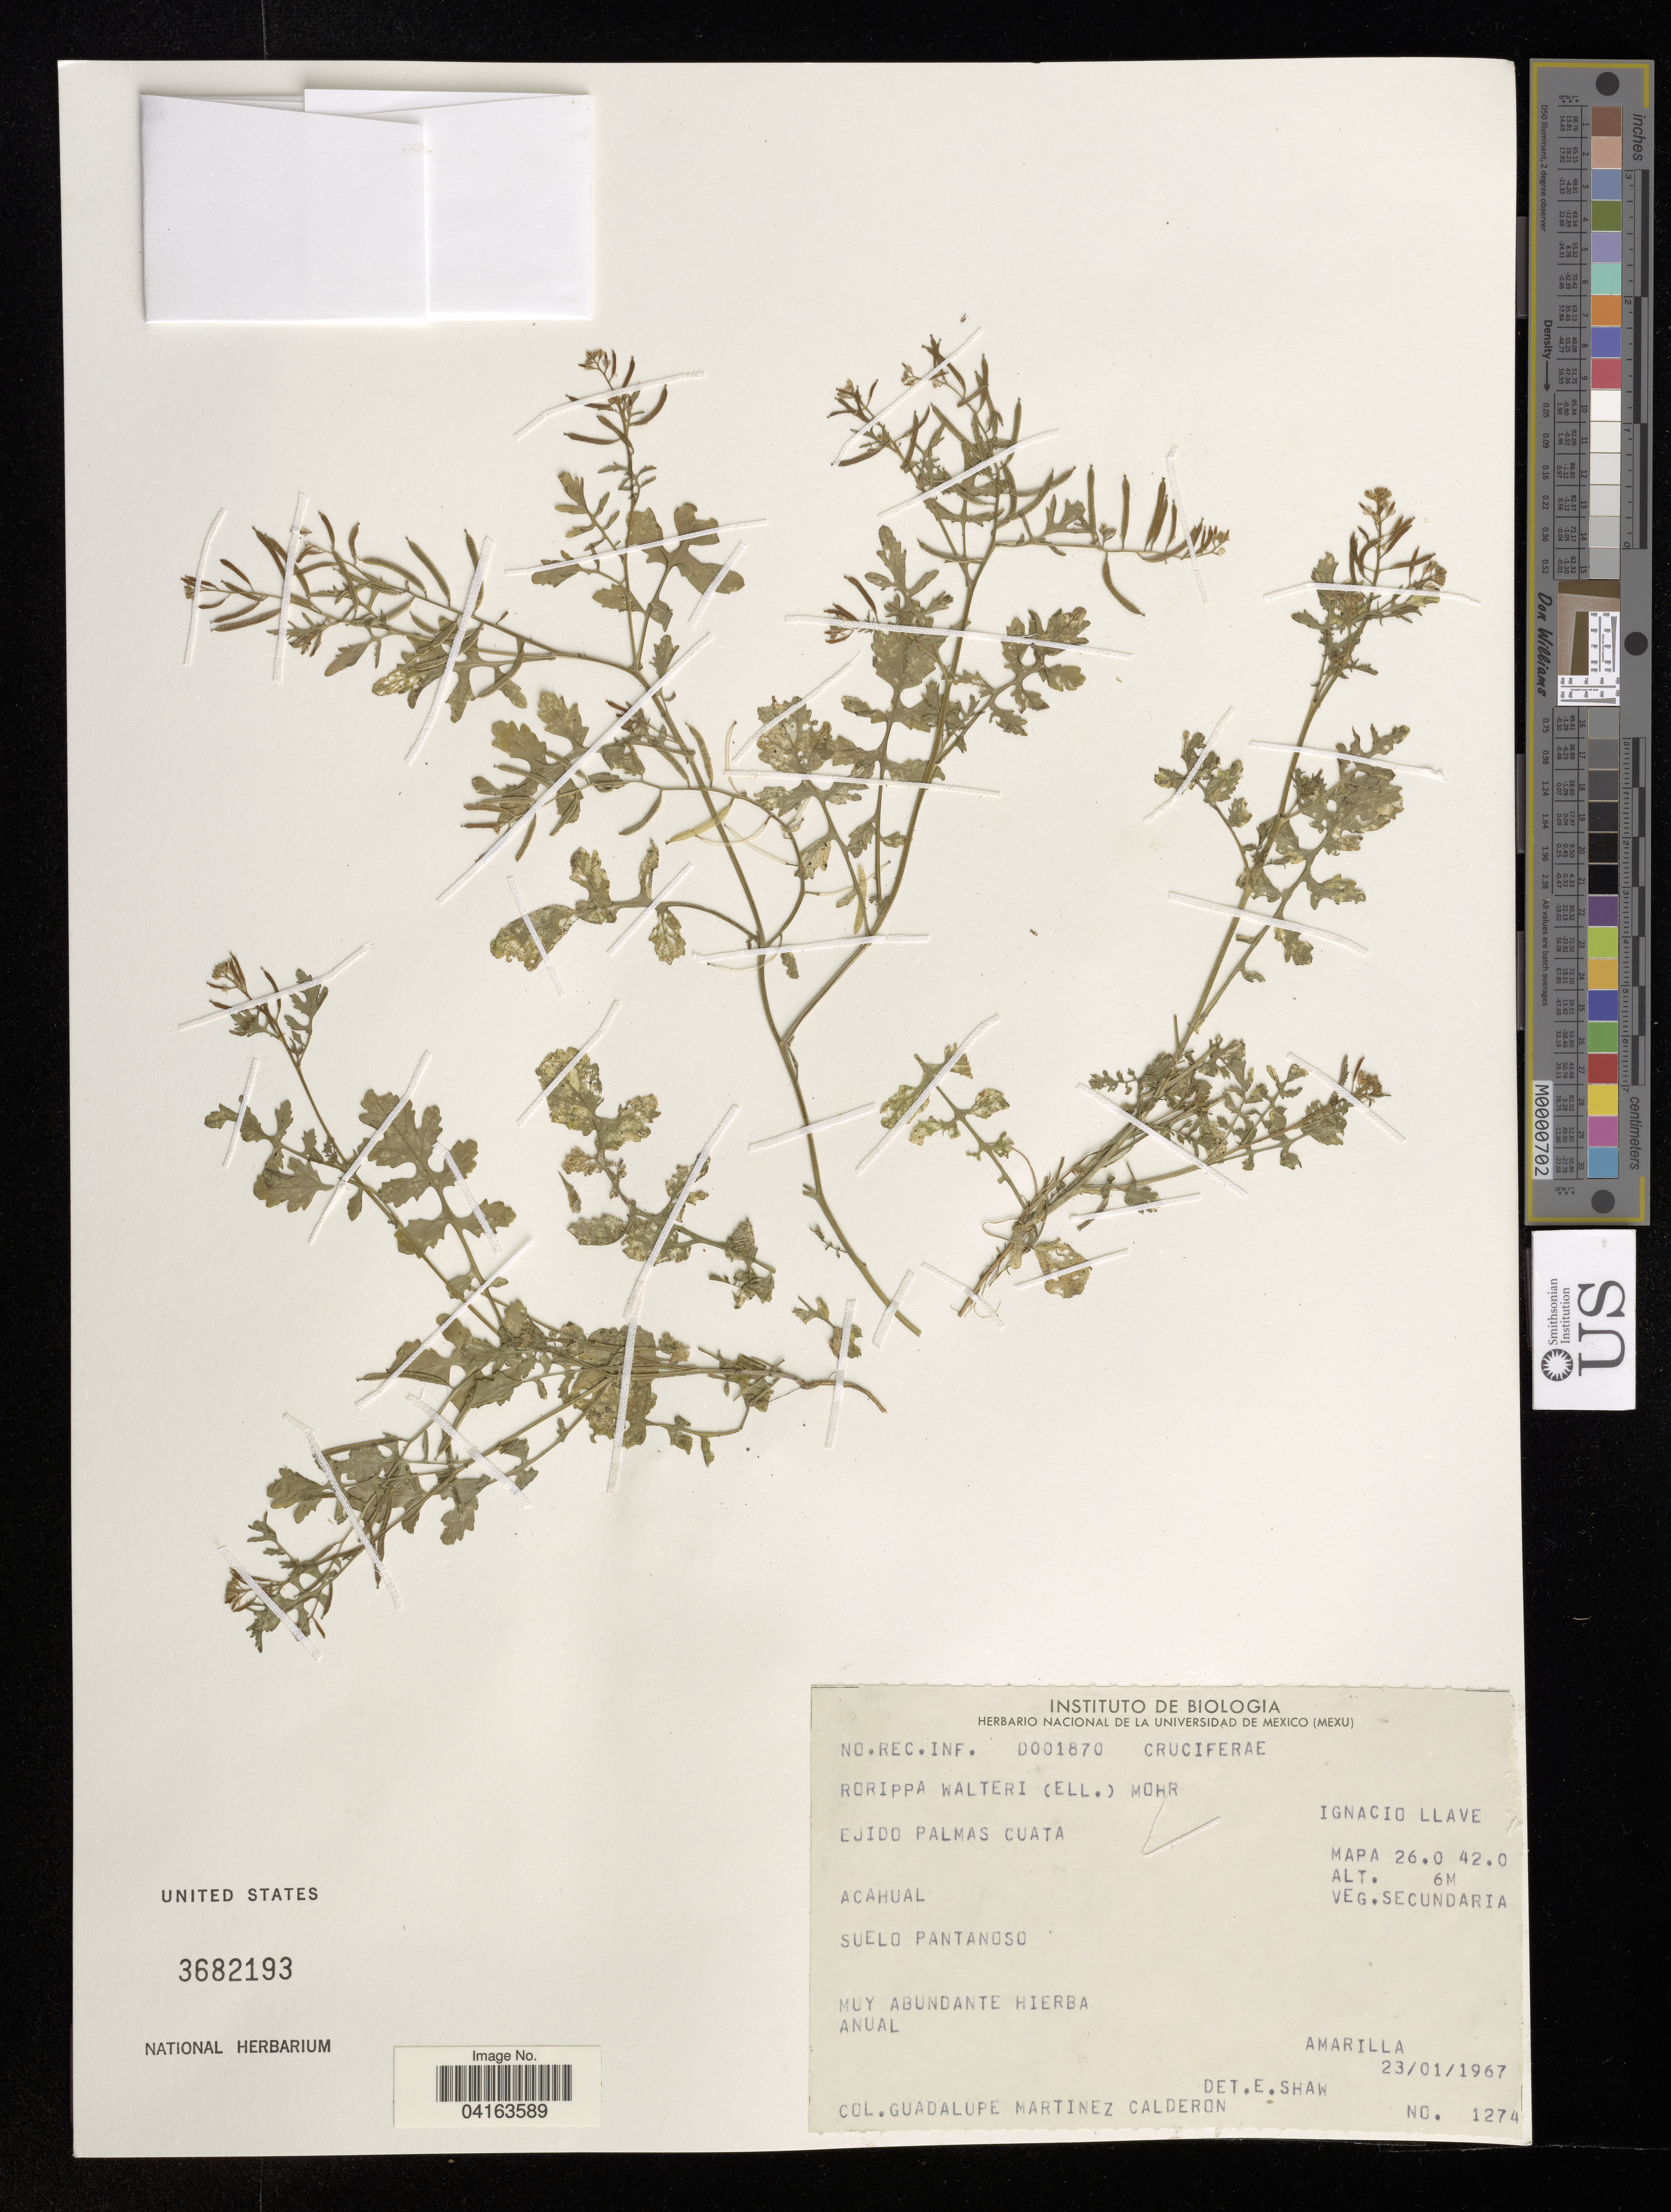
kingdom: Plantae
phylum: Tracheophyta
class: Magnoliopsida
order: Brassicales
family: Brassicaceae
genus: Rorippa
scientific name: Rorippa walteri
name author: (Elliott) C. Mohr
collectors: G. Martínez Calderón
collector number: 1274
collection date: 1967-01-23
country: Mexico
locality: Ignacio Llave. Ejido Palmas Cuata.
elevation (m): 6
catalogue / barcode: US 3682193